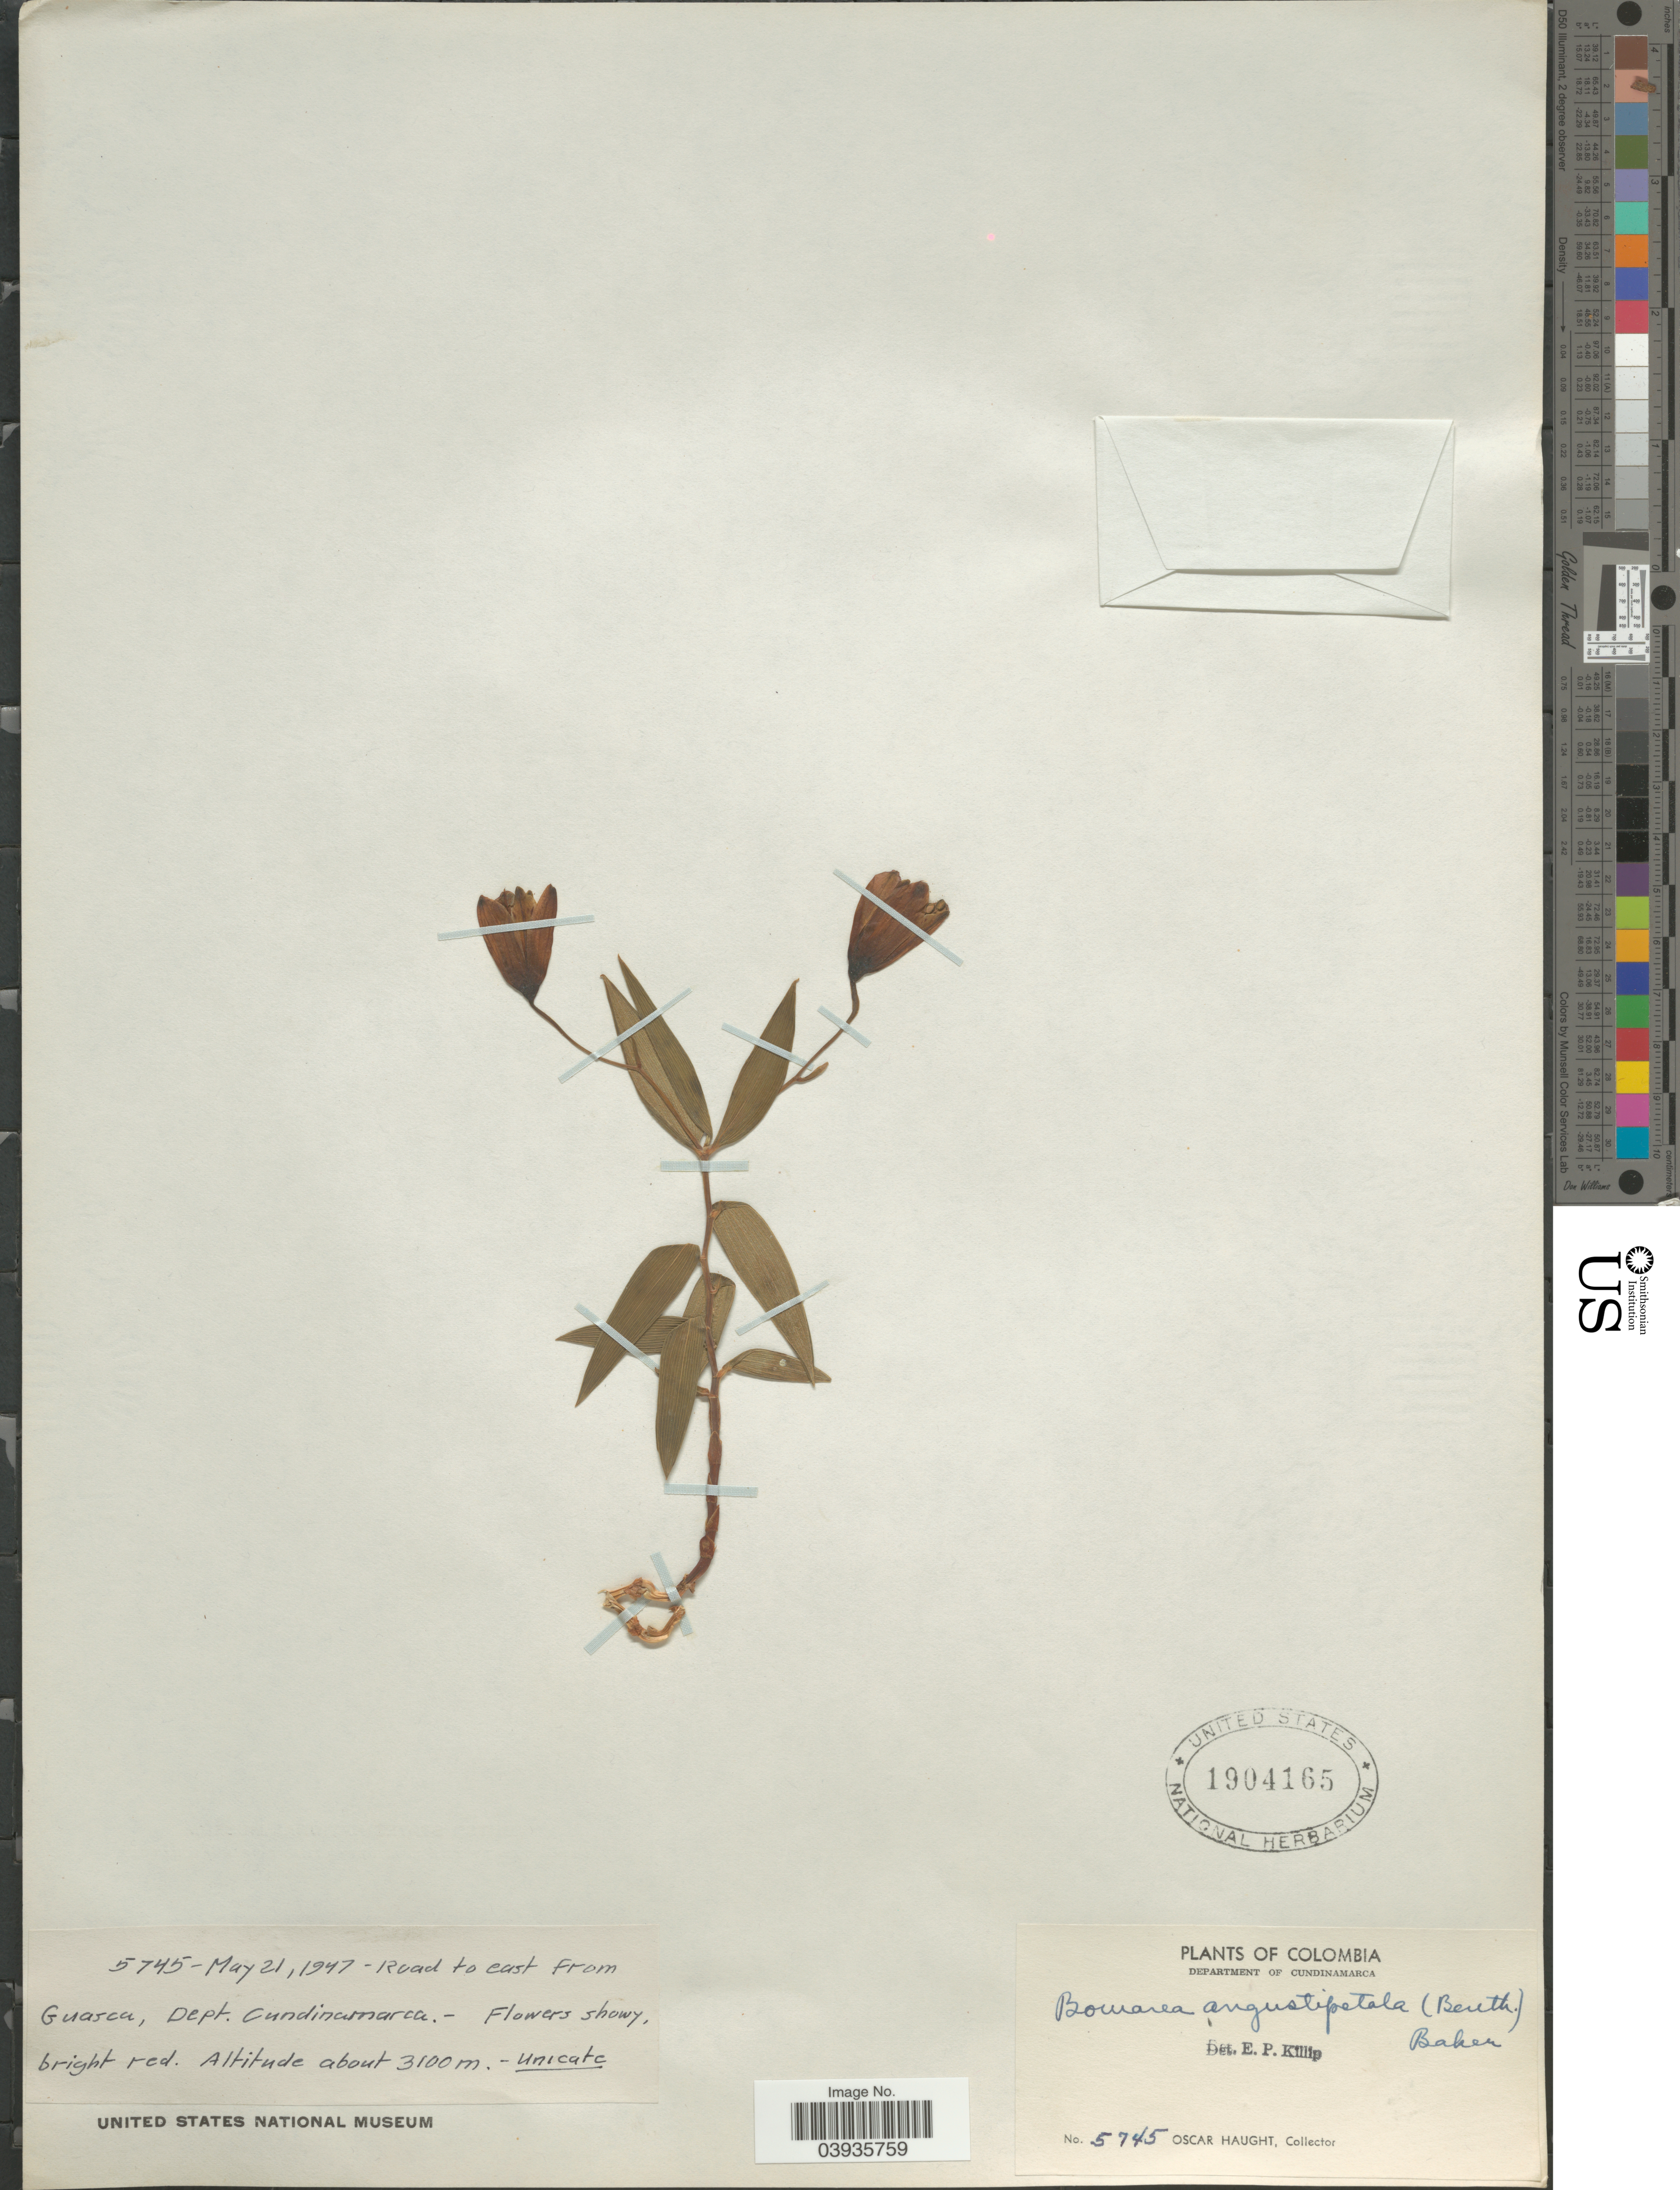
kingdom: Plantae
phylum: Tracheophyta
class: Liliopsida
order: Liliales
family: Alstroemeriaceae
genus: Bomarea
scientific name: Bomarea angustipetala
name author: Baker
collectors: O. Haught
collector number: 5745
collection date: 1947-05-21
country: Colombia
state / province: Cundinamarca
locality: Road to east from Guasca, Dept. Cundinamarca.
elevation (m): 3100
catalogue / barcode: US 1904165